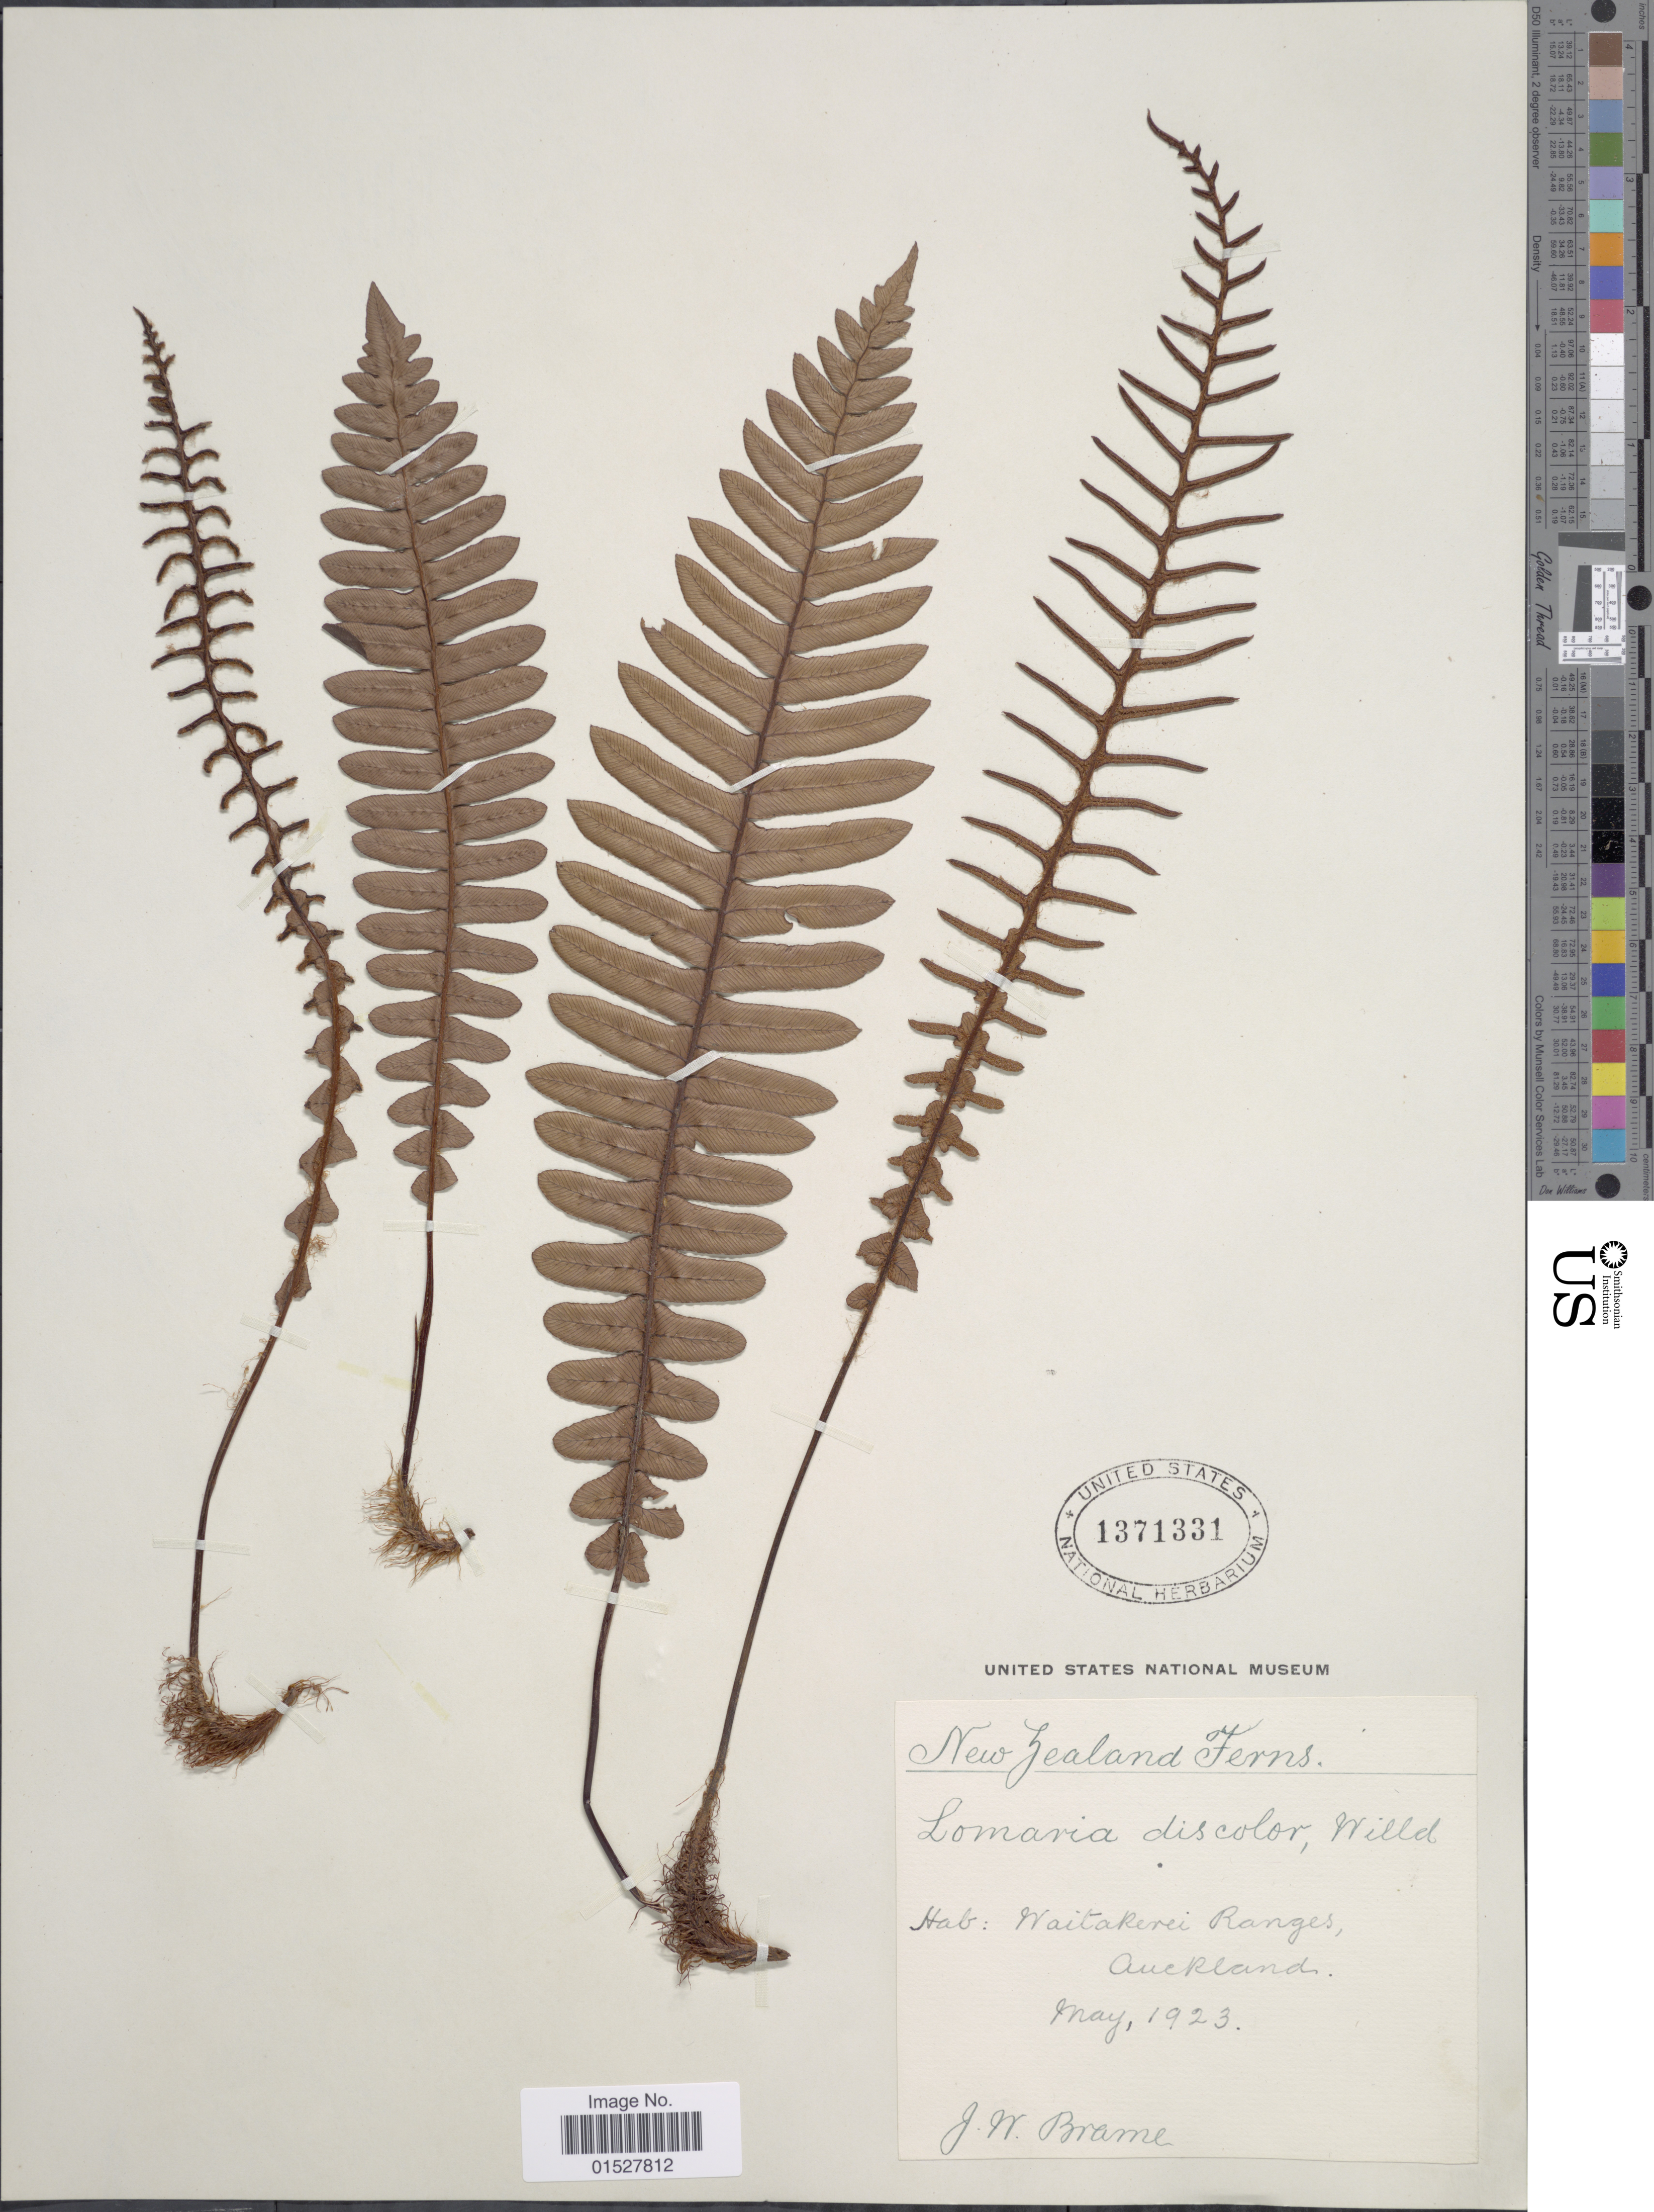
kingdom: Plantae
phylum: Tracheophyta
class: Polypodiopsida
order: Polypodiales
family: Blechnaceae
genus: Blechnum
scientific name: Blechnum discolor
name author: (G. Forst.) Keyserl.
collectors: J. Brame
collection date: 1923-05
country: New Zealand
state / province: Auckland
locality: Waitakerei Ranges.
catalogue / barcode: US 1371331